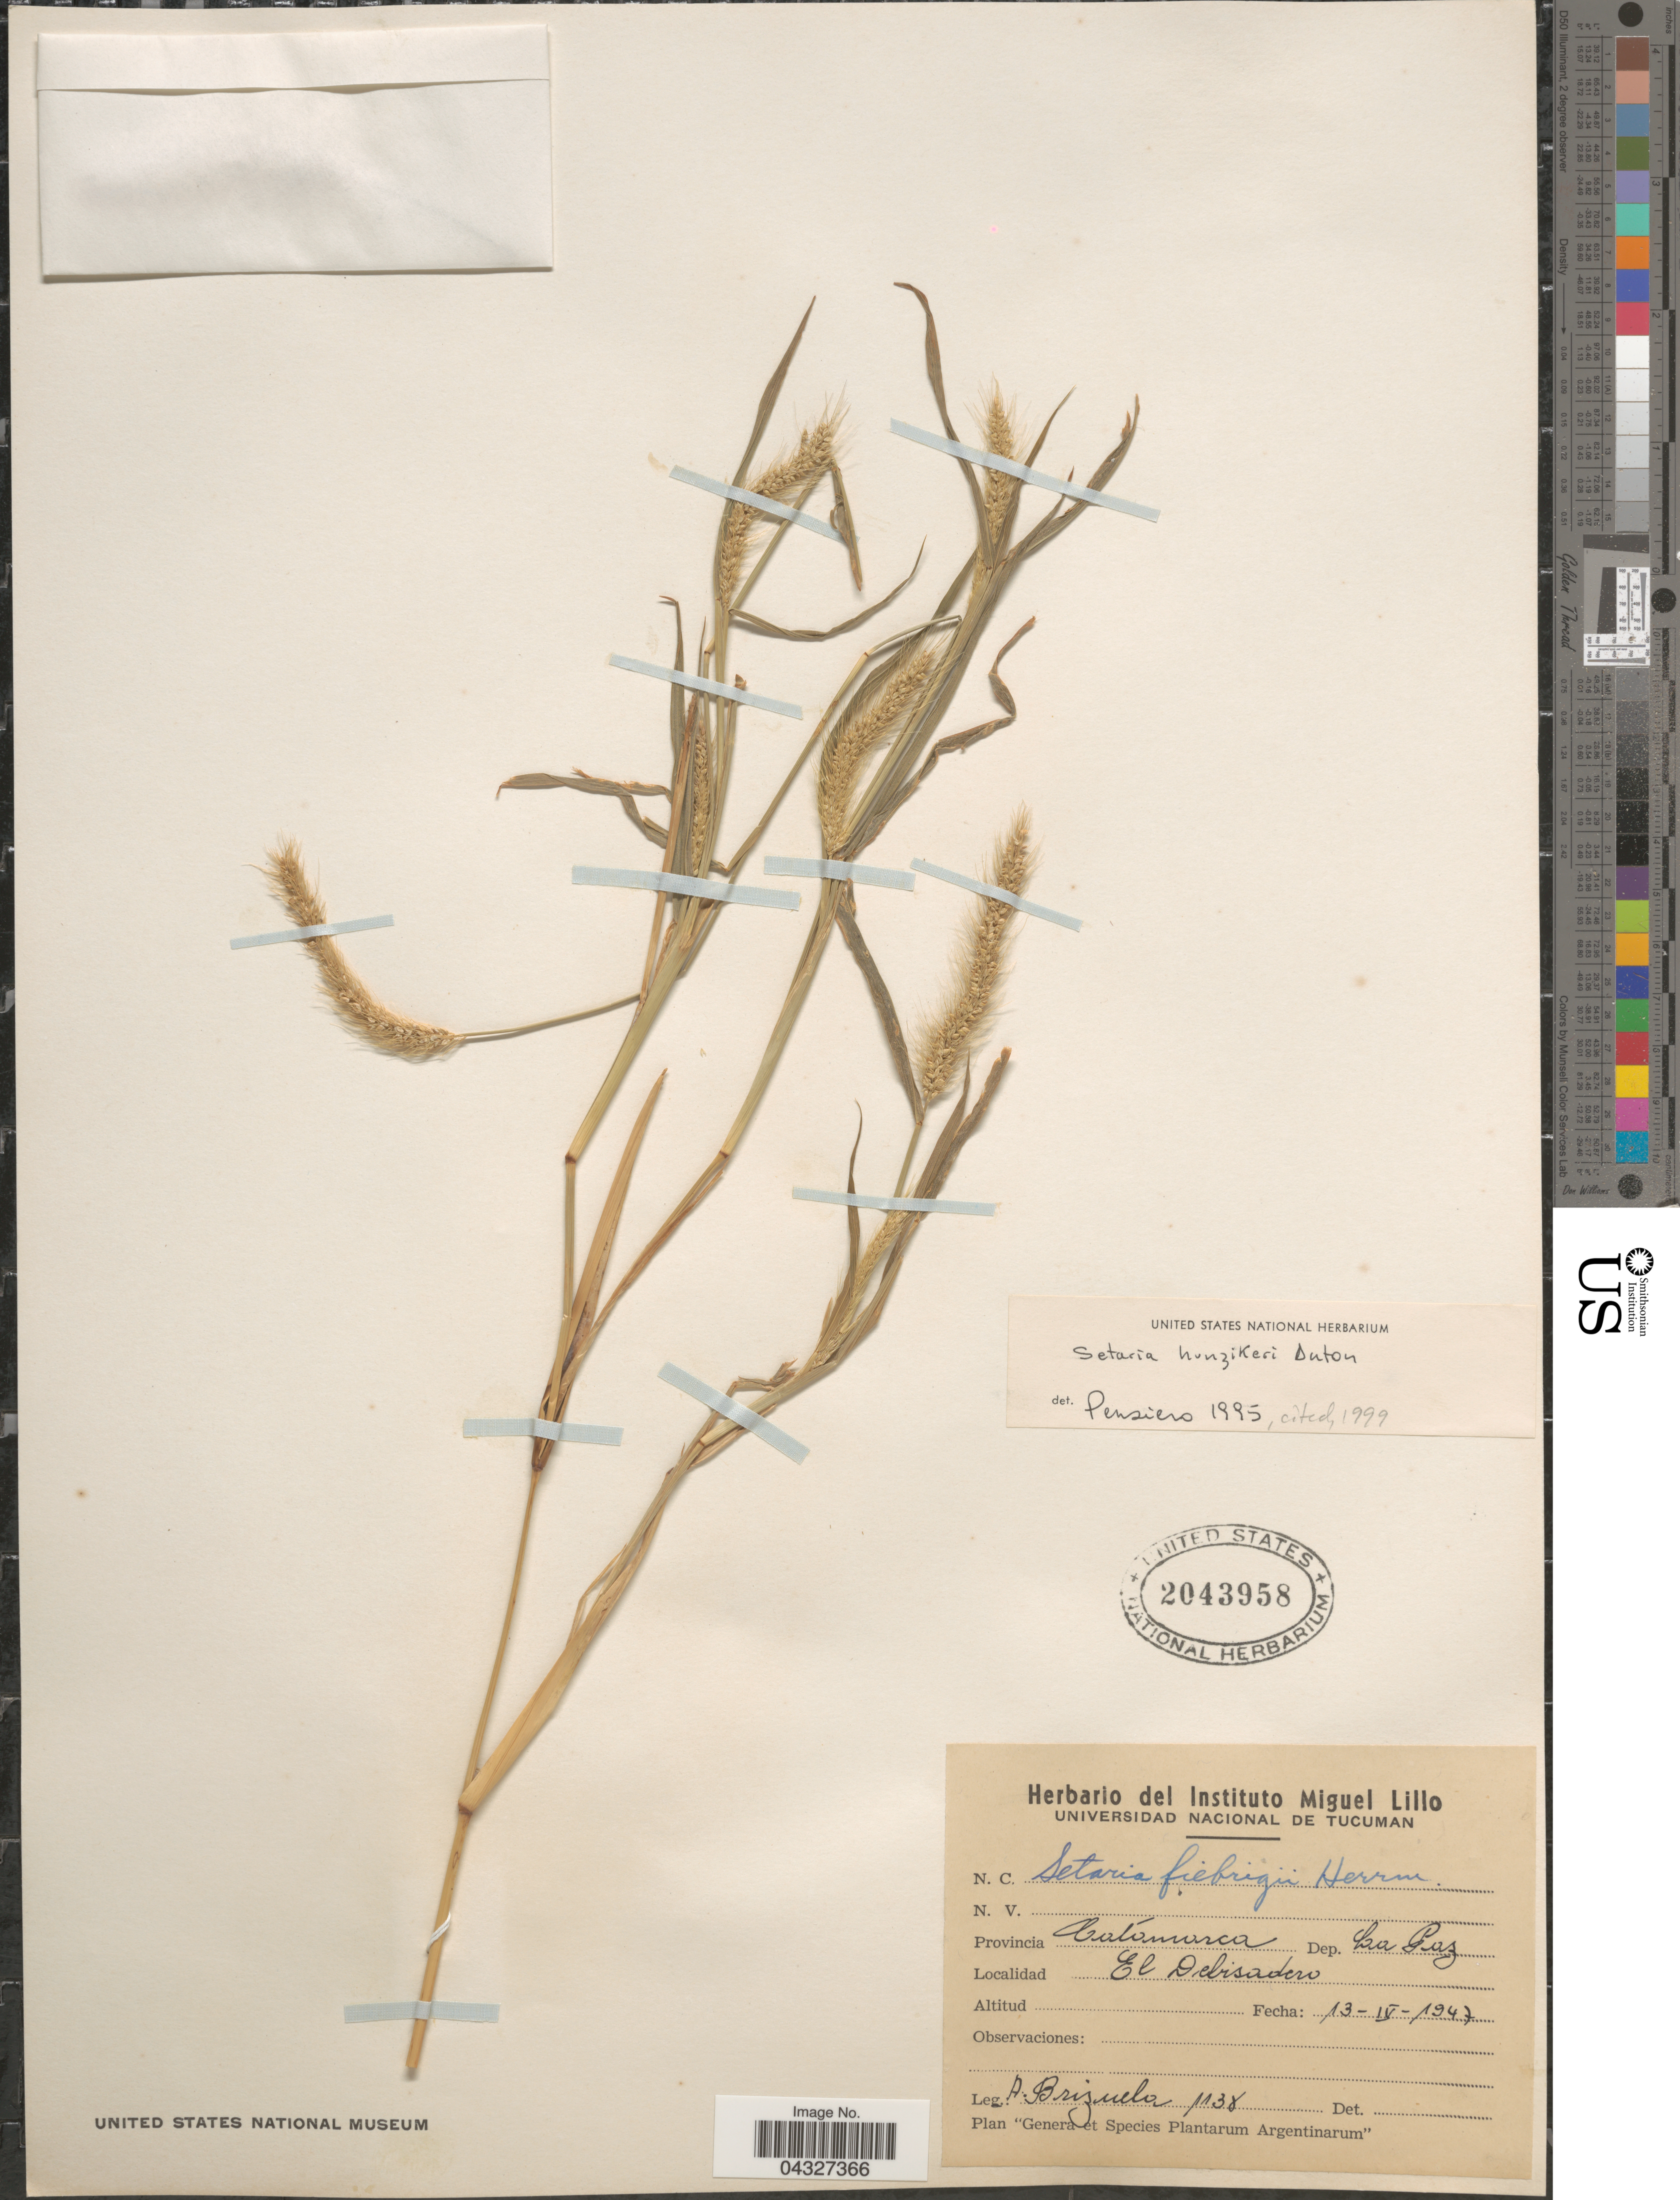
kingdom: Plantae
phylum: Tracheophyta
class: Liliopsida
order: Poales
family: Poaceae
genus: Setaria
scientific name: Setaria hunzikeri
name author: Anton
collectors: A. Brizuela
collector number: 1138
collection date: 1947-04-13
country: Argentina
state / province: Catamarca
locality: Provincia Catamarca. Dep. La Paz. El Debisadero.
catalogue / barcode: US 2043958